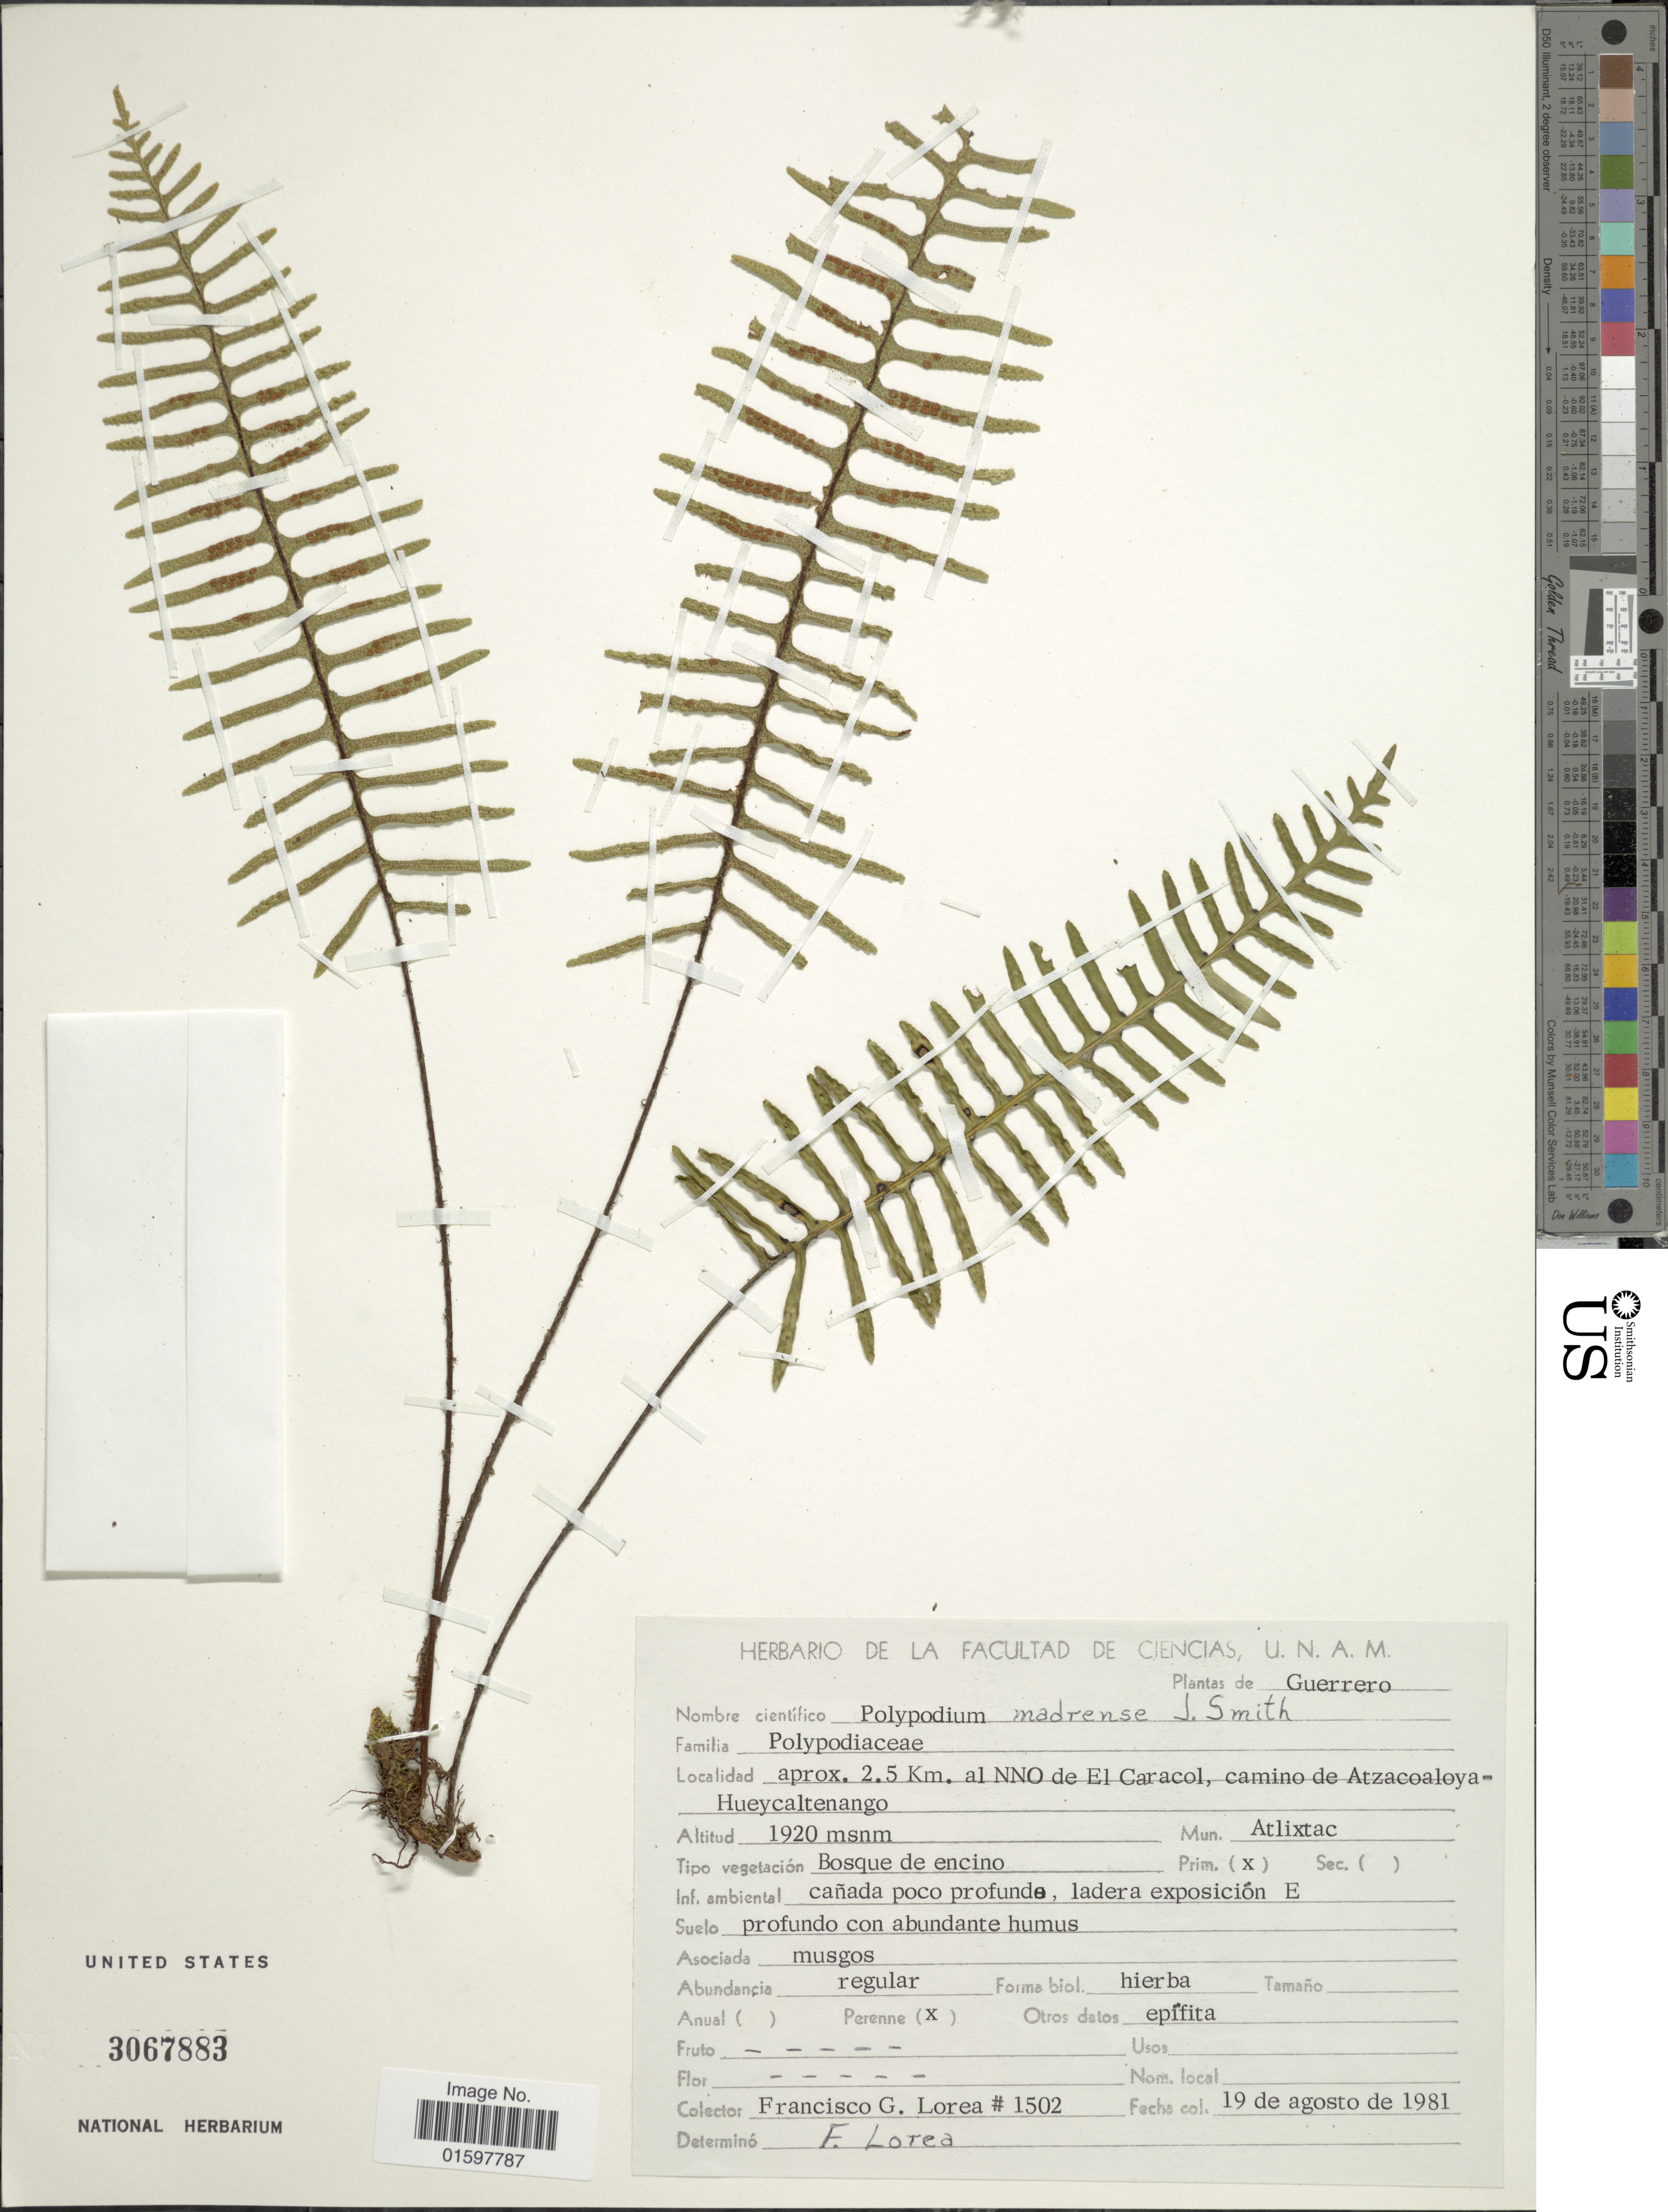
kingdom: Plantae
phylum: Tracheophyta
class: Polypodiopsida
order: Polypodiales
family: Polypodiaceae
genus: Pleopeltis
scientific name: Pleopeltis madrense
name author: (J. Sm.) A.R. Sm. & Tejero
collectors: F. Lorea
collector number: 1502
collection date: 1981-08-19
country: Mexico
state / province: Guerrero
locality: Mun. Atlixtac, Aprox. 2.5 km. al NNO de El Caracol, camino de Atzacoaloya-Hueycaltenango, cañada poco profunde, ladera exposion E.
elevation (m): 1920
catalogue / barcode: US 3067883